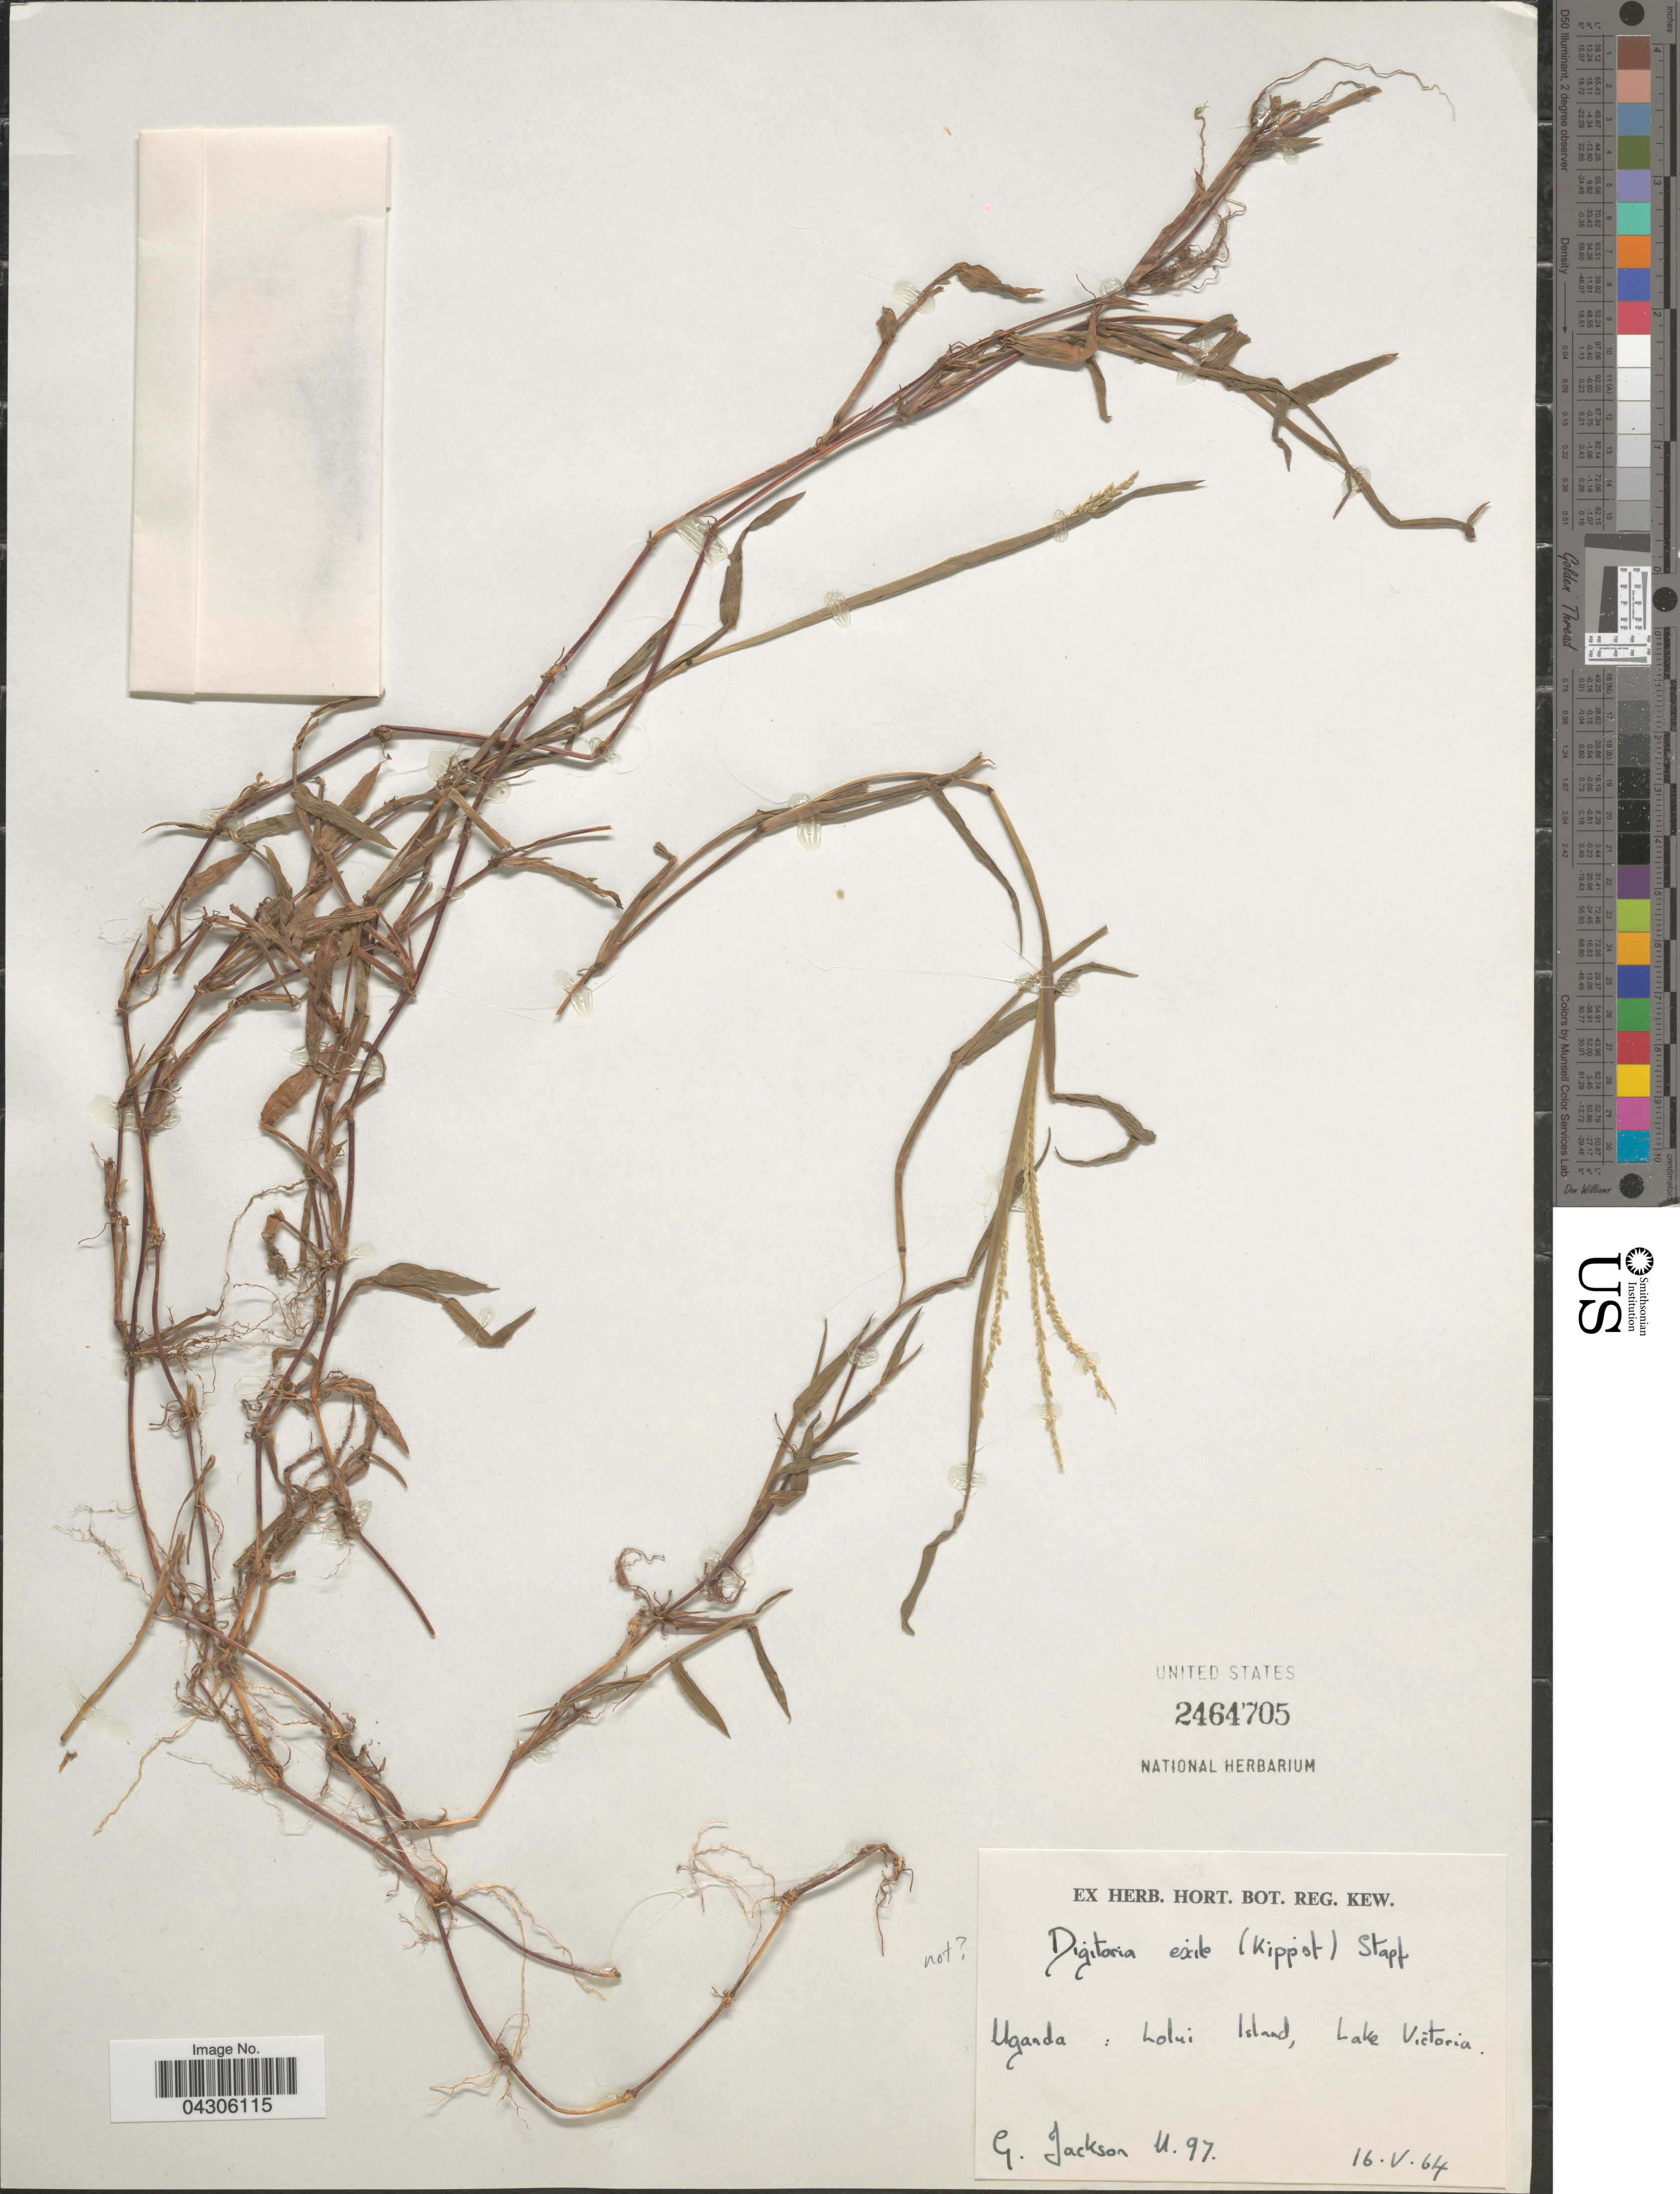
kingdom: Plantae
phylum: Tracheophyta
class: Liliopsida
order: Poales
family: Poaceae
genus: Digitaria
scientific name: Digitaria sp.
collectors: G. Jackson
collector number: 97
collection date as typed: Transcribed d/m/y: 16/5/64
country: Uganda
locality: Lolui Island, Lake Victoria.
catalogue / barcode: US 2464705